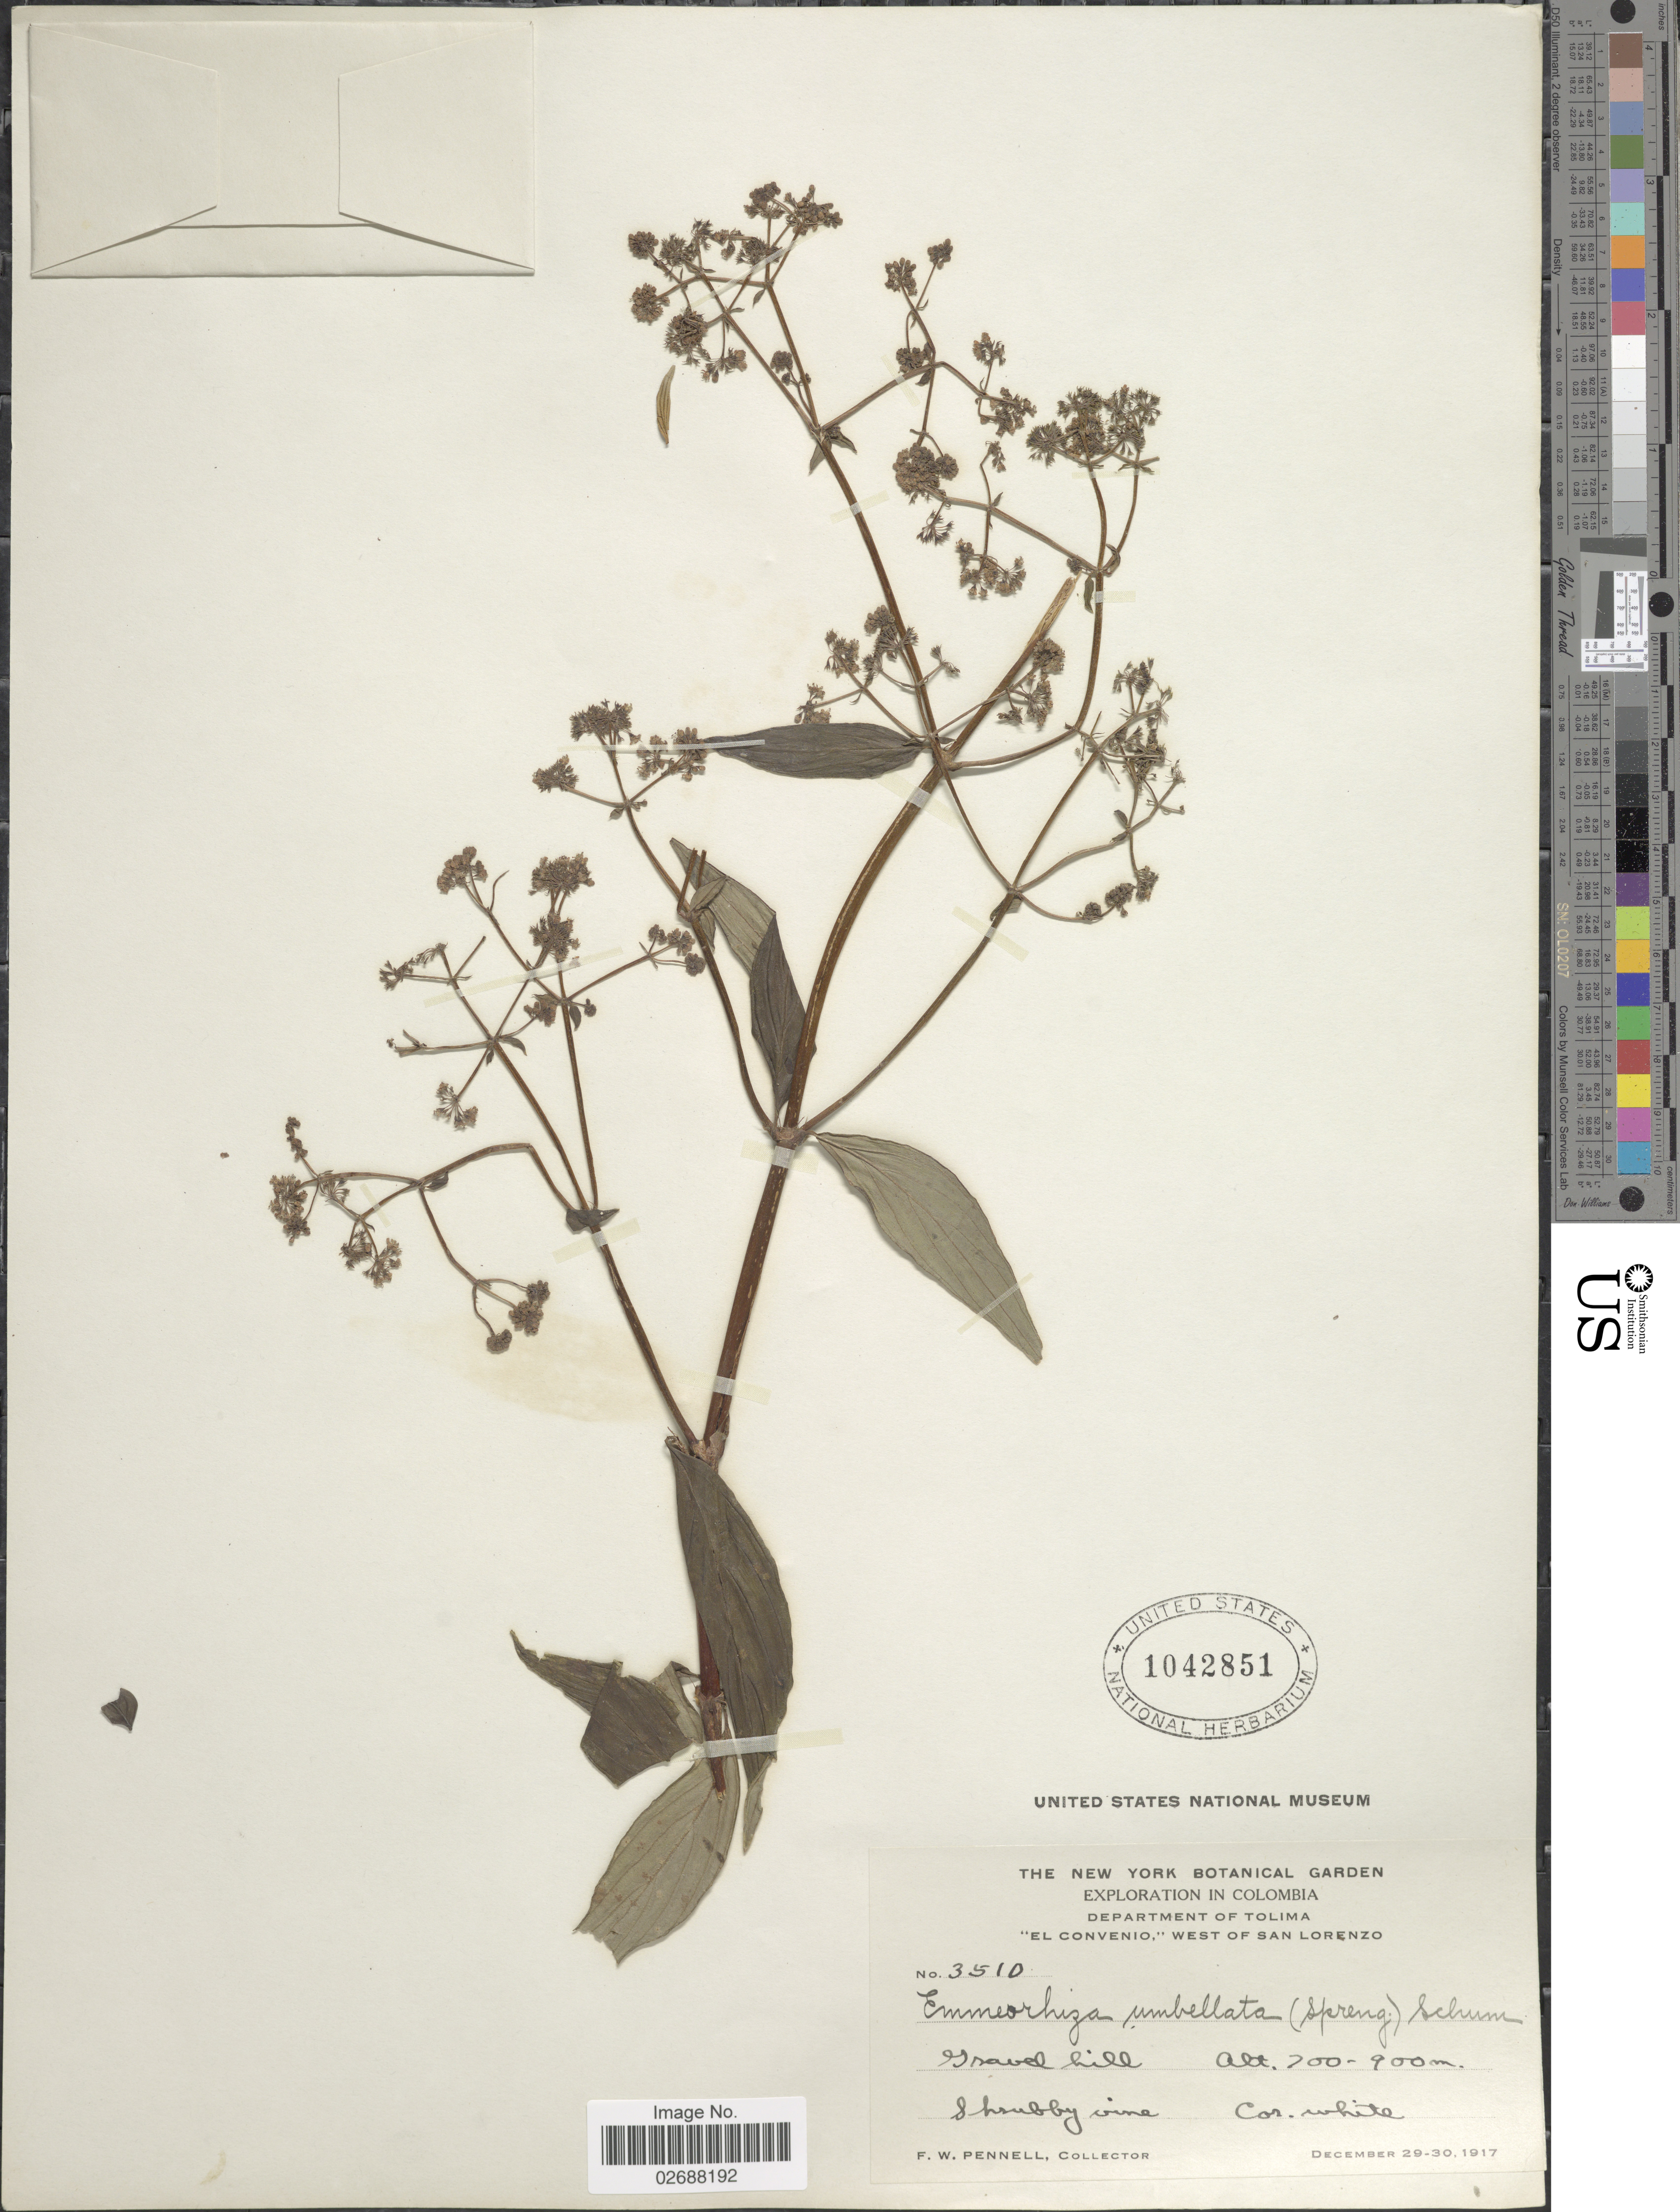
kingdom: Plantae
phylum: Tracheophyta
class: Magnoliopsida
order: Gentianales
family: Rubiaceae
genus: Emmeorhiza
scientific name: Emmeorhiza umbellata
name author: (Spreng.) K. Schum.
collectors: F. W. Pennell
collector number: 3510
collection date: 1917-12-29/1917-12-30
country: Colombia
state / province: Tolima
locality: El Convenio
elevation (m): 700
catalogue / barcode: US 1042851